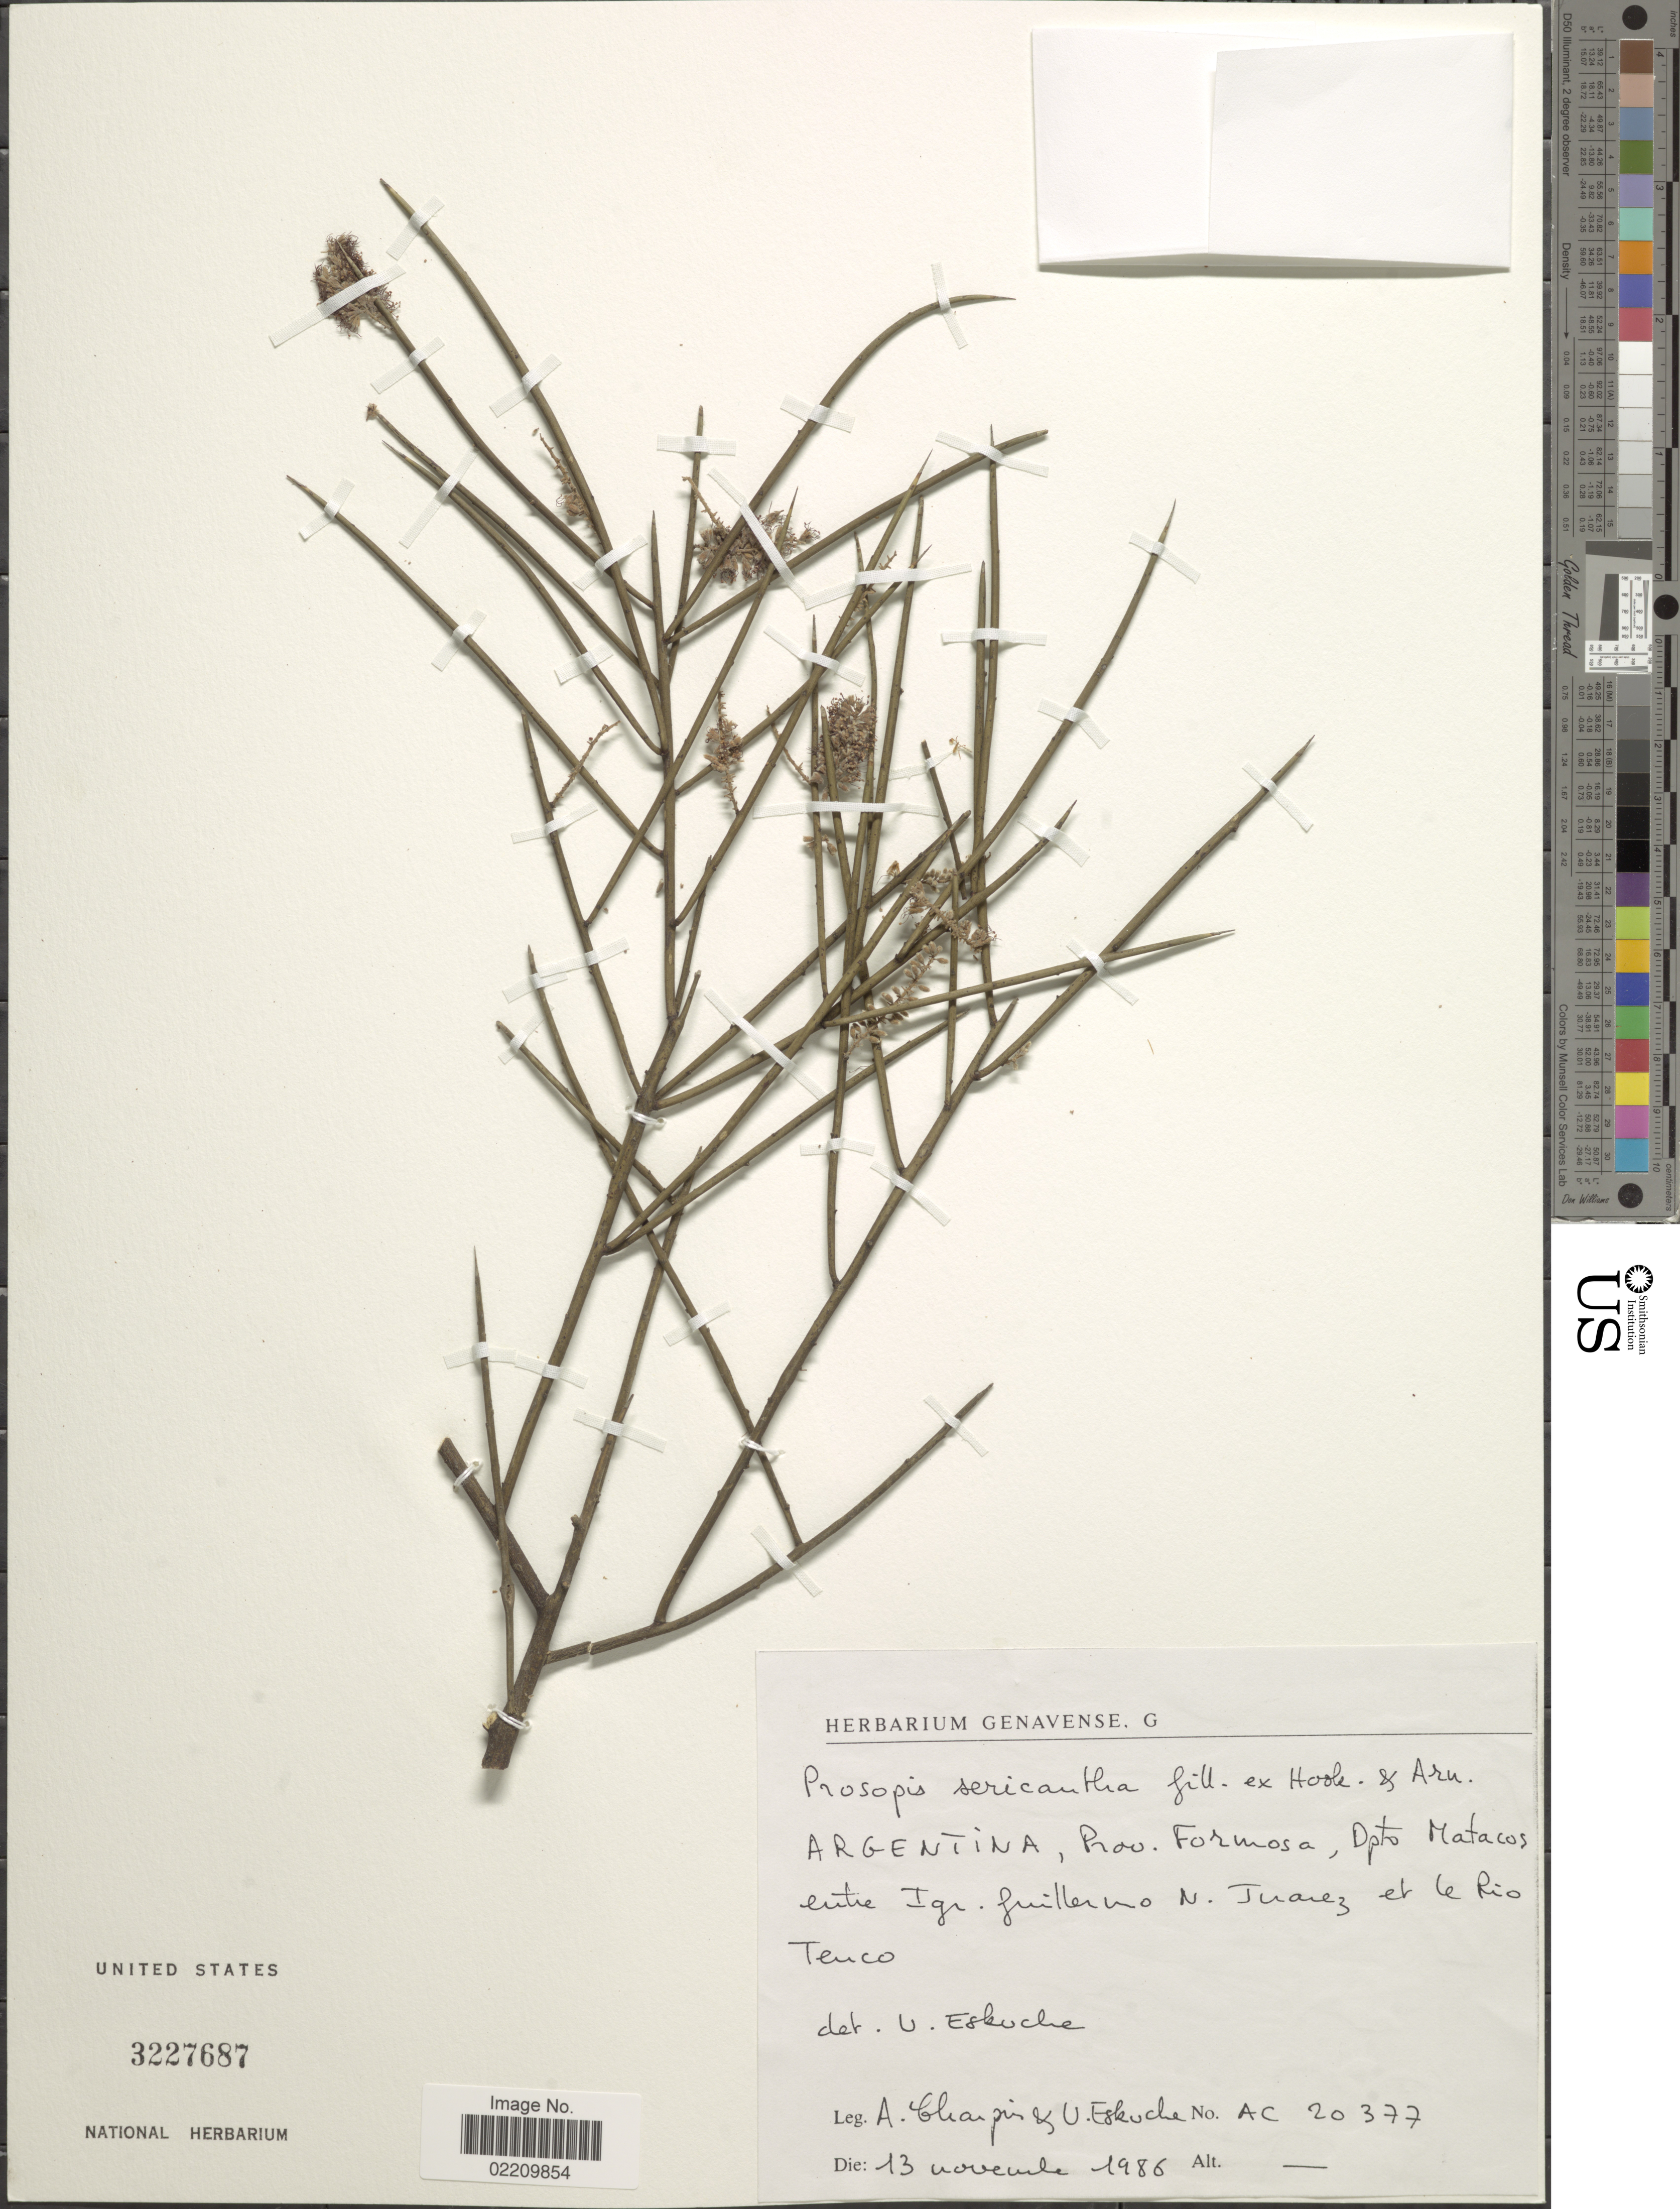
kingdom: Plantae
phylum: Tracheophyta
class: Magnoliopsida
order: Fabales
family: Fabaceae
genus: Neltuma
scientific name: Neltuma sericantha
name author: (Gillies ex Hook.) C. E. Hughes & G.P. Lewis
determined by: Strong, Mark T., (BOT), Smithsonian Institution - National Museum of Natural History (UNITED STATES)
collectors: A. Charpin & U. Eskuche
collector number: AC20377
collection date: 1986-11-13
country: Argentina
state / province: Formosa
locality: Argentina, Prov. Formosa, Dpto Matacos entre Igr. Guillermo N. Juarez et le Rio Tenco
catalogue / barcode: US 3227687